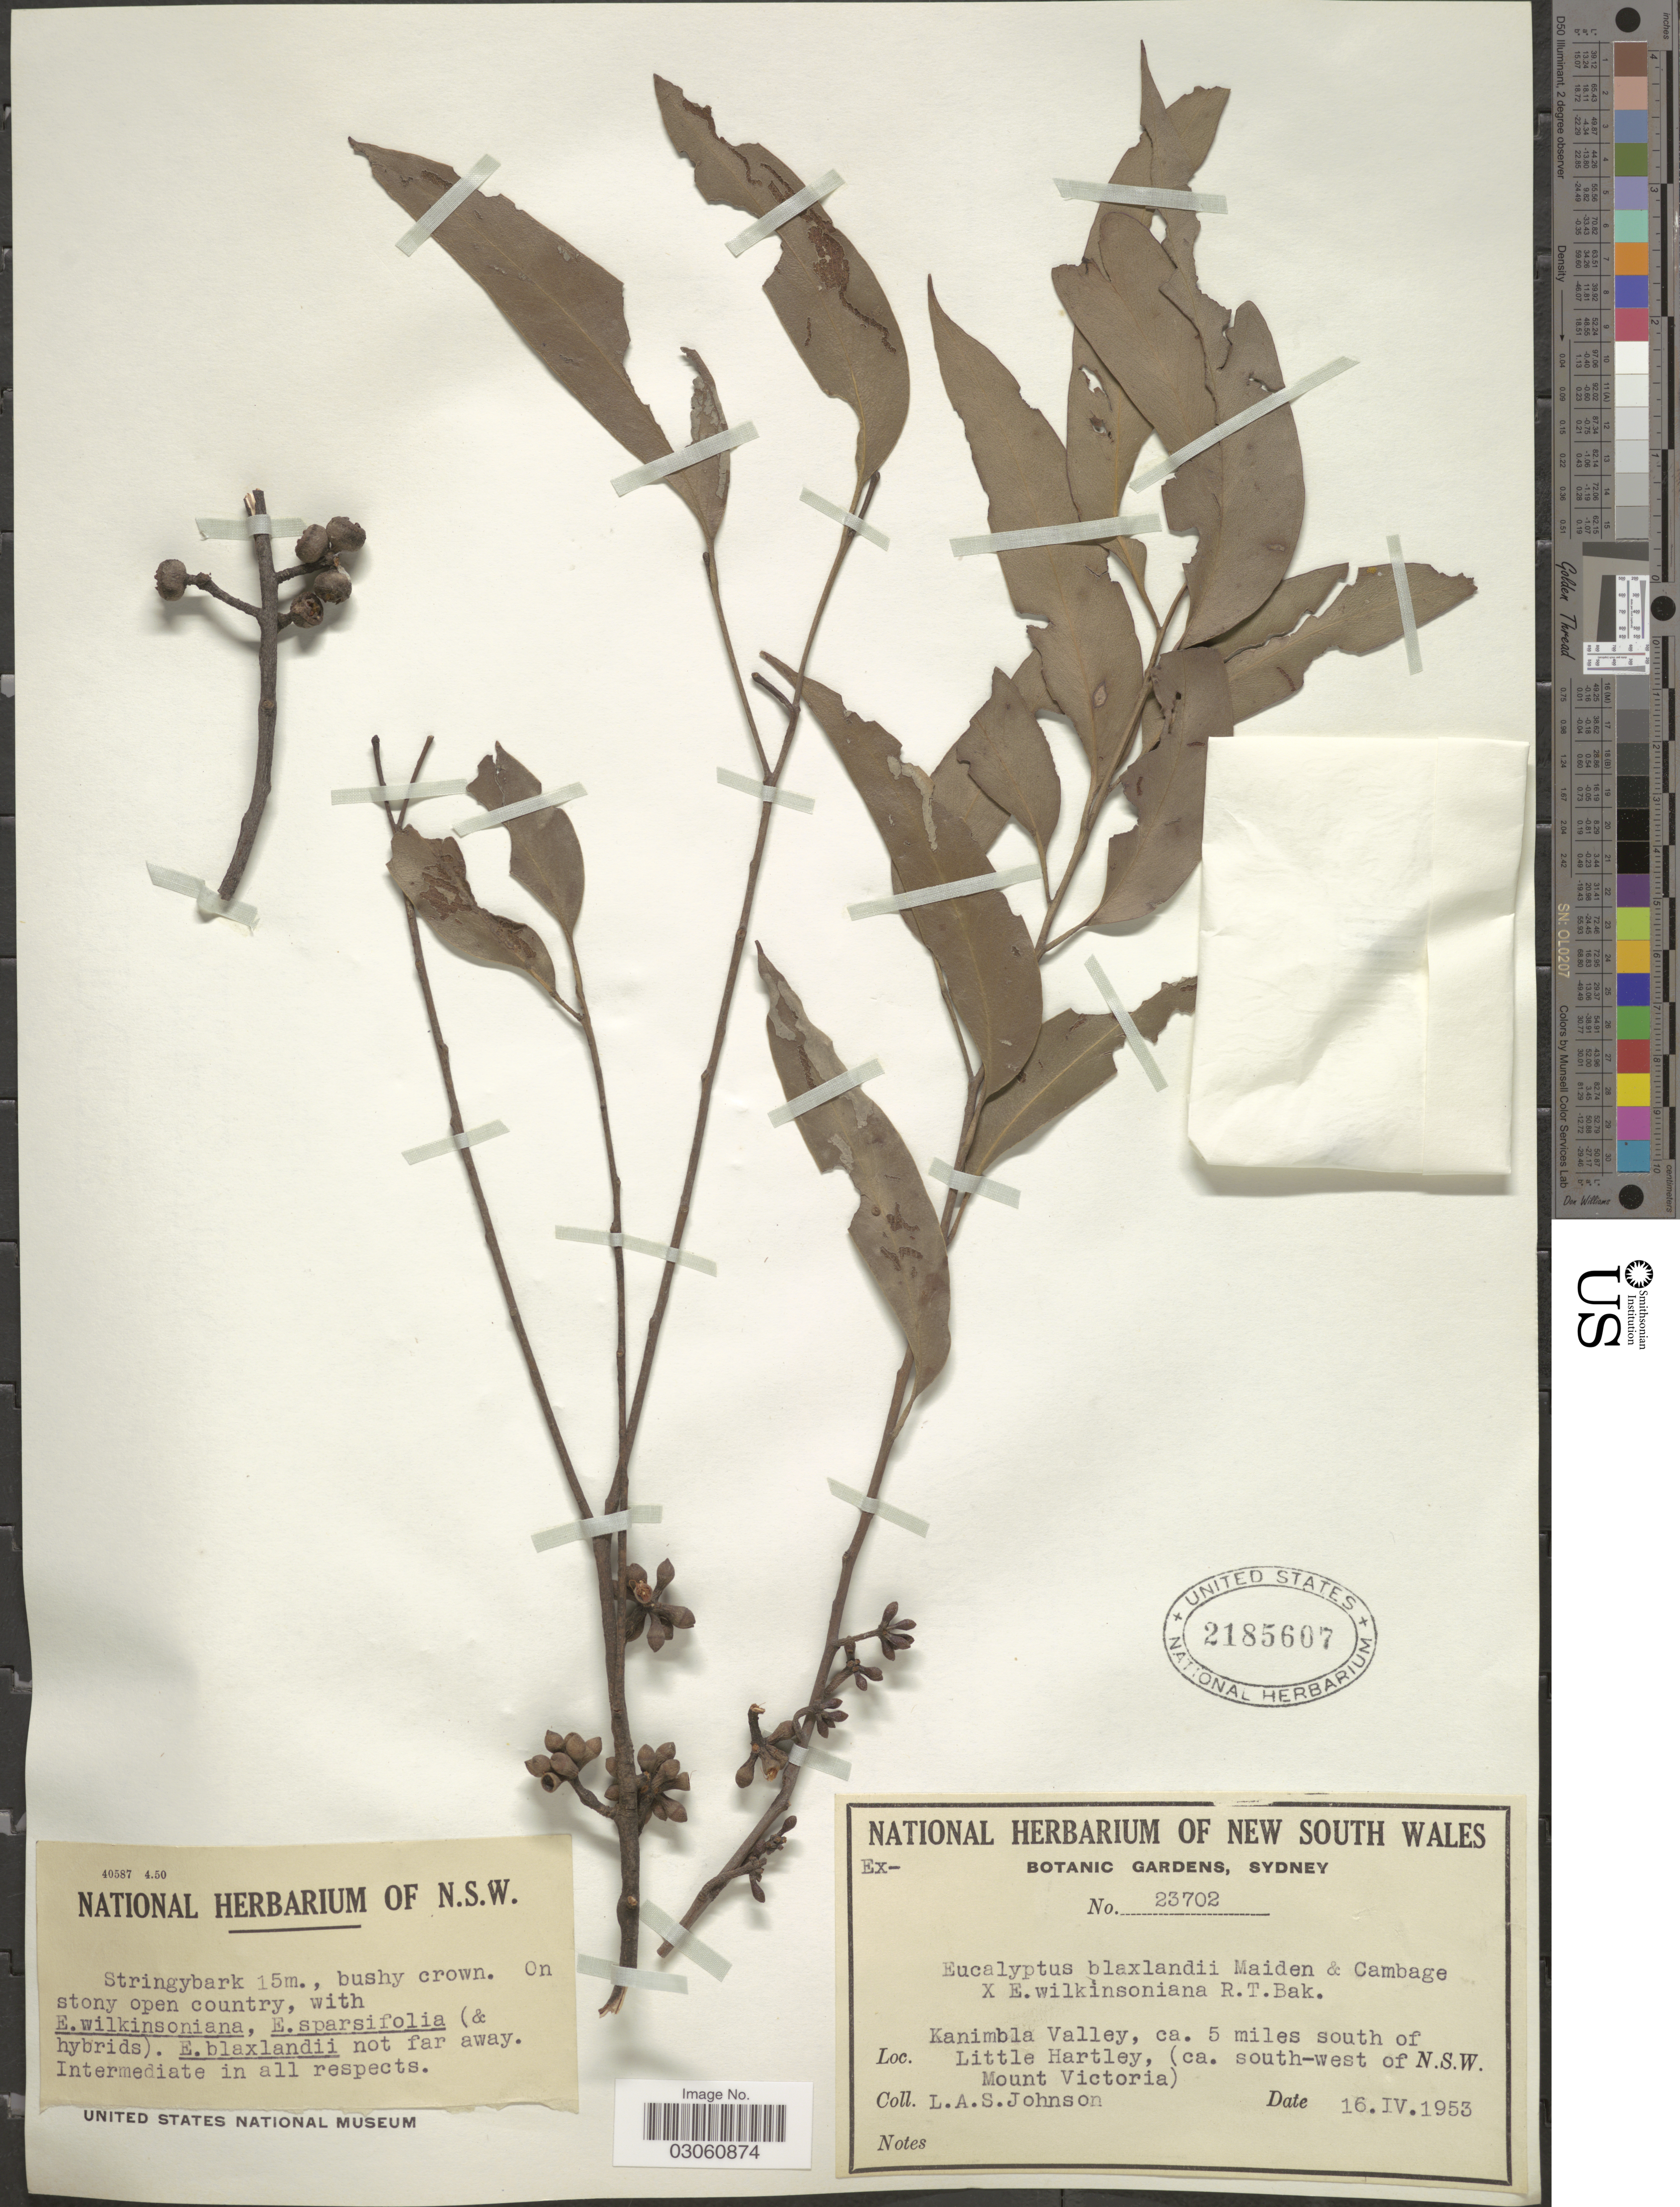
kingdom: Plantae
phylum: Tracheophyta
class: Magnoliopsida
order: Myrtales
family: Myrtaceae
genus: Eucalyptus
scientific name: Eucalyptus blaxlandi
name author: Maiden & Cambage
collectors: L. A. S. Johnson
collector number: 23702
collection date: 1953-04-16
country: Australia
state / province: New South Wales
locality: Kanimbla Valley, ca. 5 miles south of Little Hartley, (ca. south-west of Mount Victoria).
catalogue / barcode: US 2185607